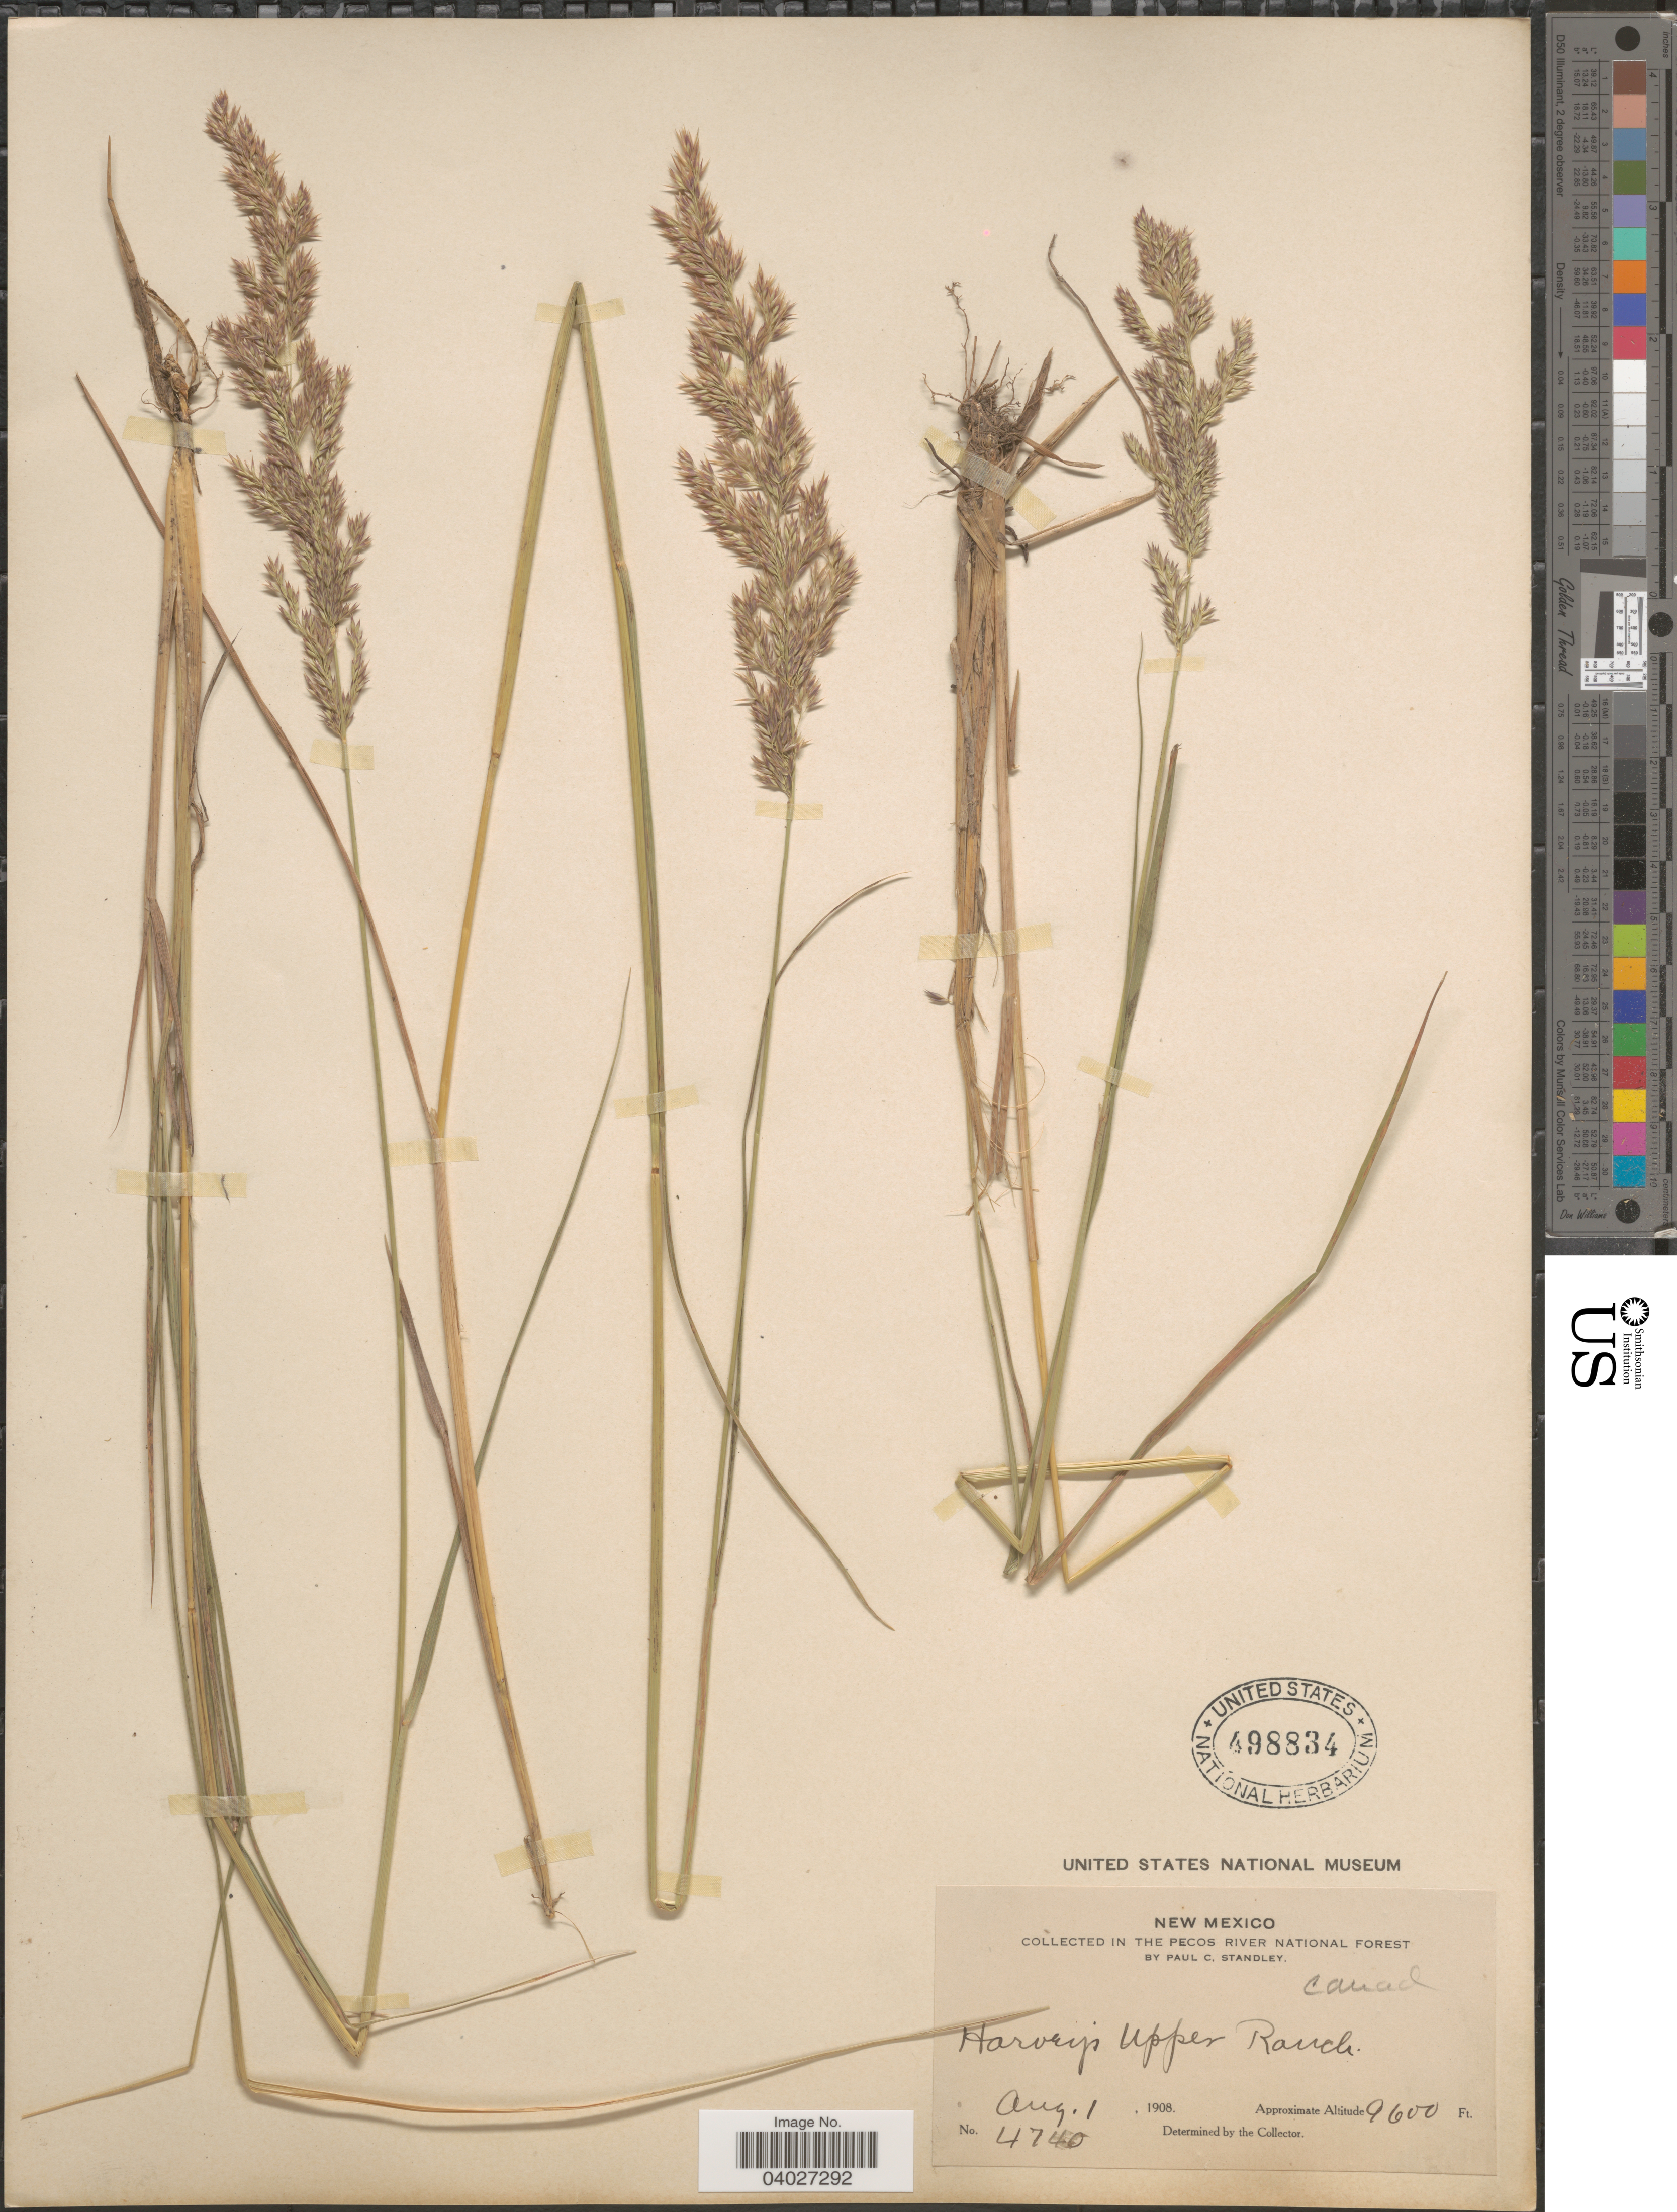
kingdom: Plantae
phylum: Tracheophyta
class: Liliopsida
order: Poales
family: Poaceae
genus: Calamagrostis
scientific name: Calamagrostis canadensis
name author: (Michx.) P. Beauv.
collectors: P. C. Standley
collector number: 4740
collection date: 1908-08-01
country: United States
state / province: New Mexico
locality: In the Pecos River National Forest. Harveys Upper Ranch.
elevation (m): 2926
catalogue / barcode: US 498834